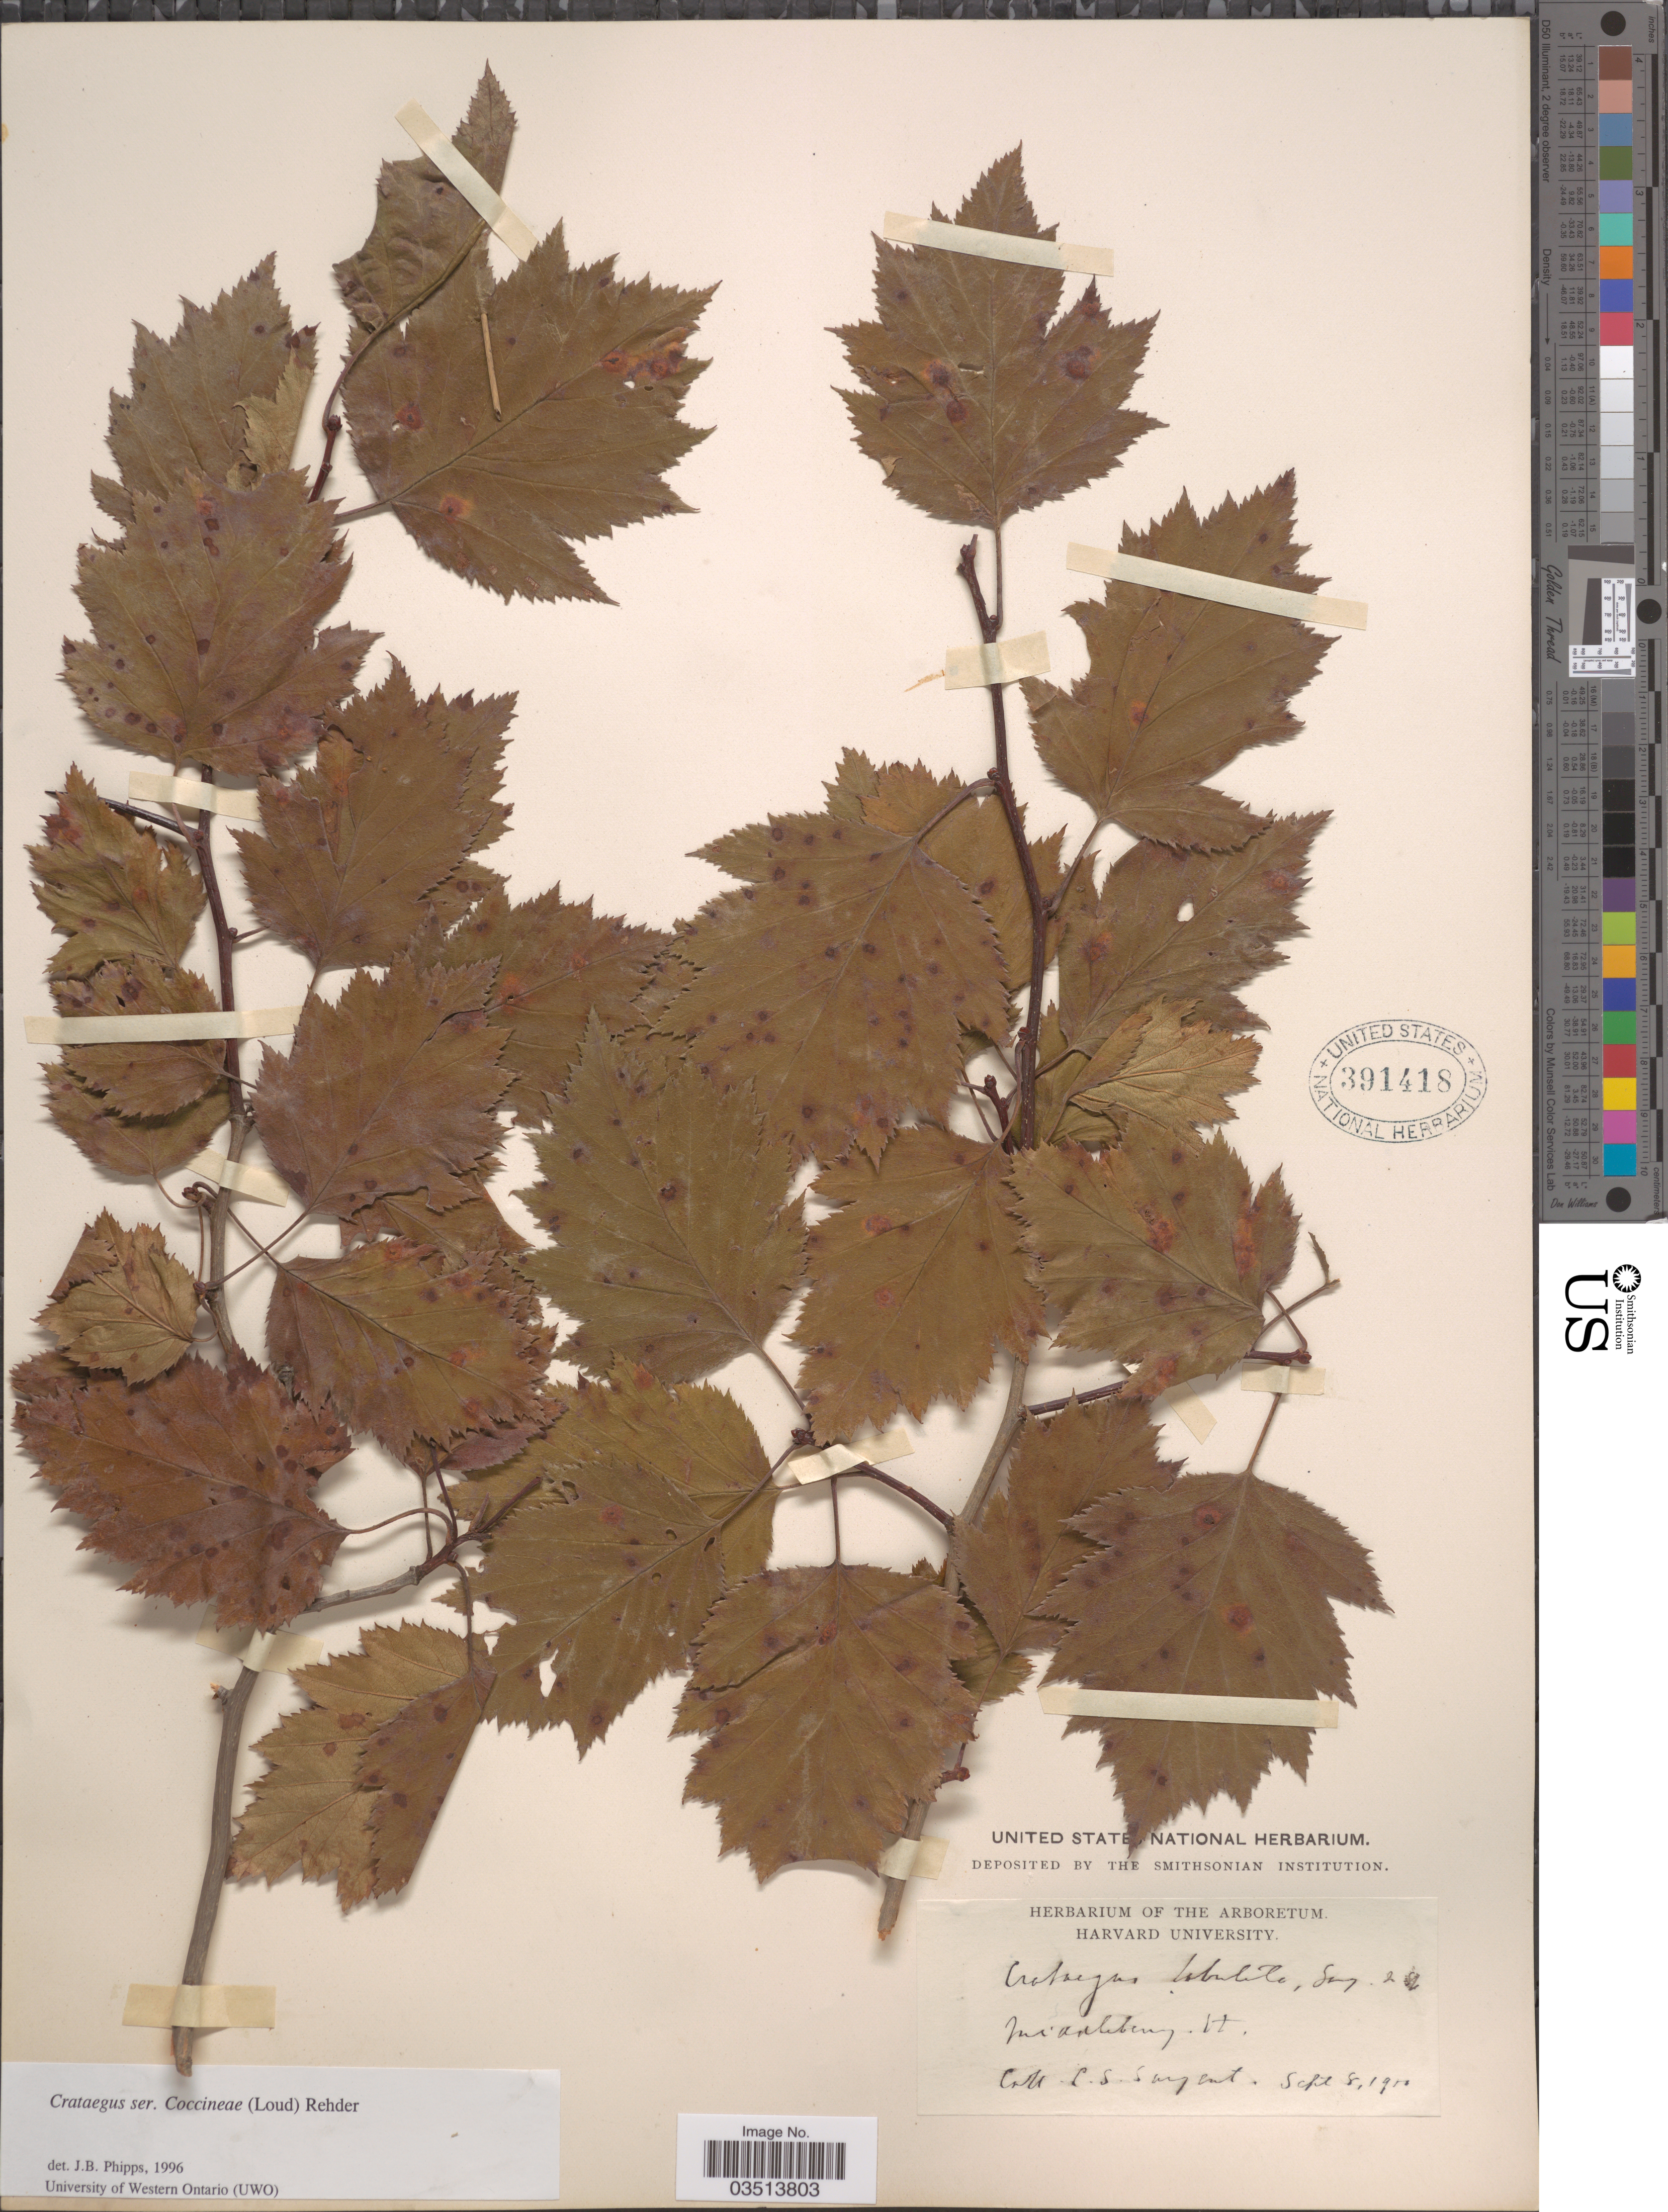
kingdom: Plantae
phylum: Tracheophyta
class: Magnoliopsida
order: Rosales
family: Rosaceae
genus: Crataegus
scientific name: Crataegus coccinea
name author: Ashe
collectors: C. S. Sargent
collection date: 1950-09-08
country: United States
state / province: Vermont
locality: Middlebury.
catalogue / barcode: US 391418